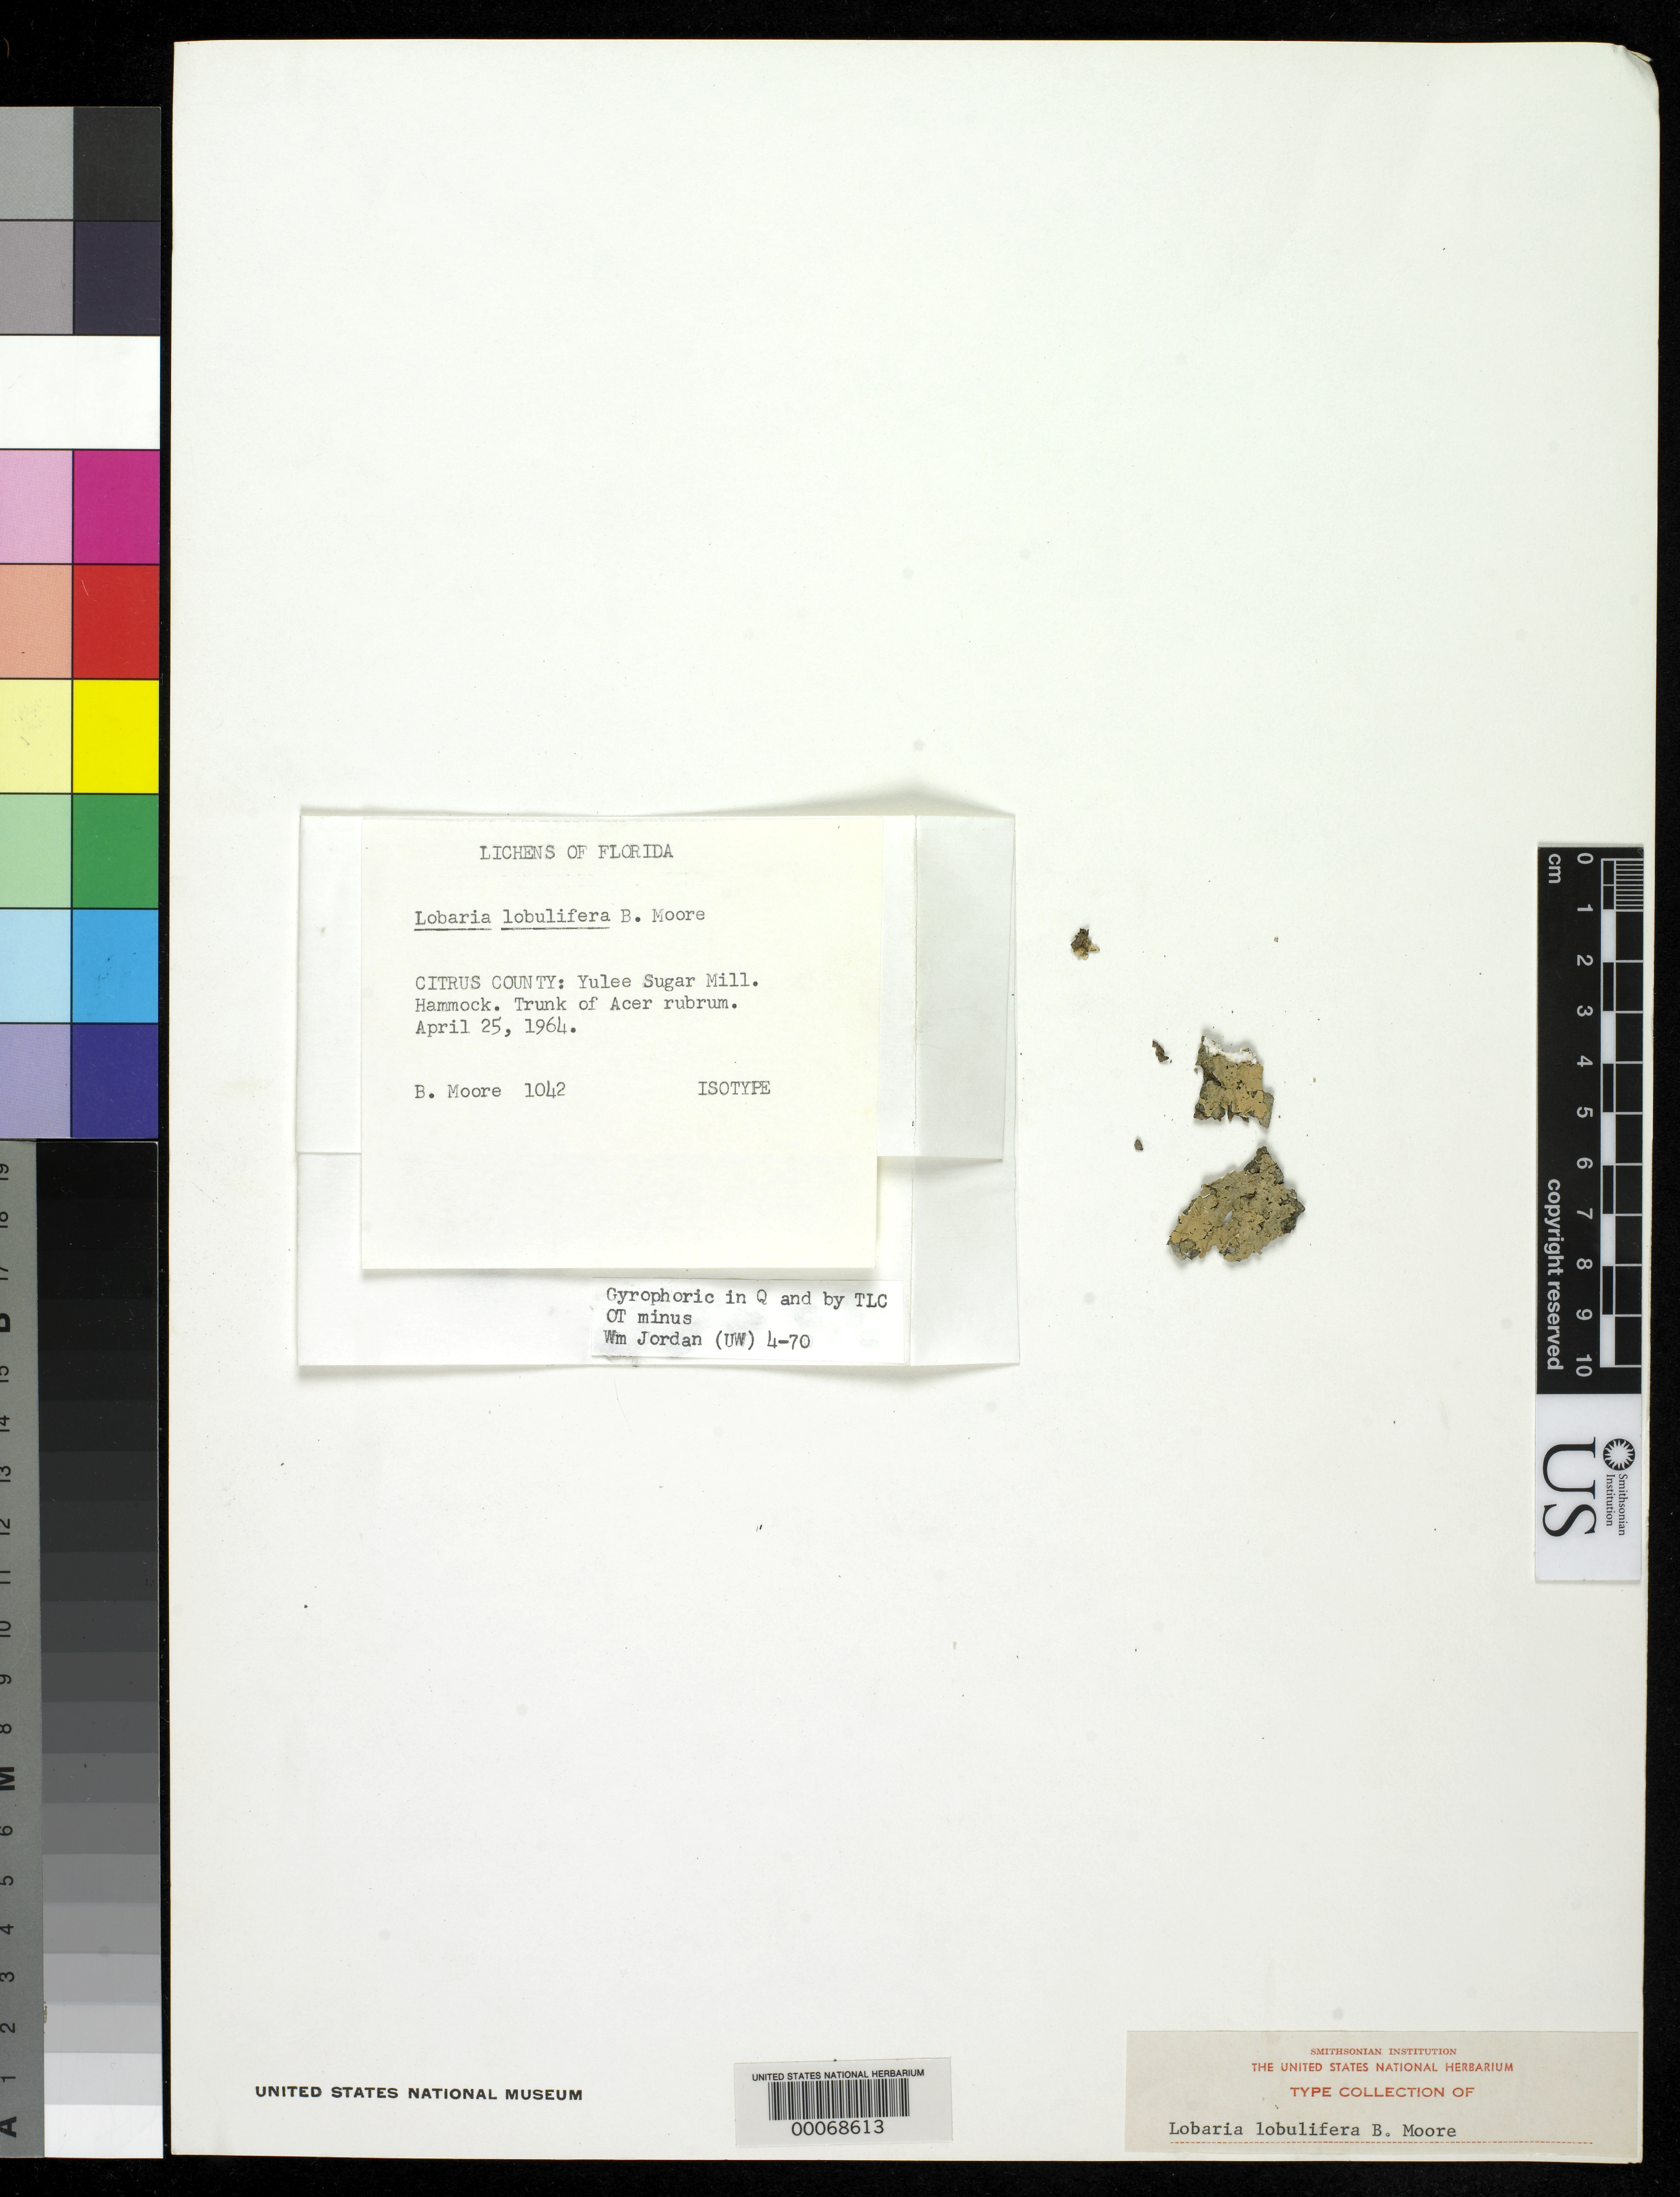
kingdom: Fungi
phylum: Ascomycota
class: Lecanoromycetes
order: Peltigerales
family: Lobariaceae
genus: Lobaria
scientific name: Lobaria lobulifera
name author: B.J. Moore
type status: Isotype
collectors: B. Moore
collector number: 1042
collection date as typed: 25 Apr 1964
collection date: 1964-04-25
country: United States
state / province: Florida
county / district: Citrus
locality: Yulee Sugar Mill, Hammock.